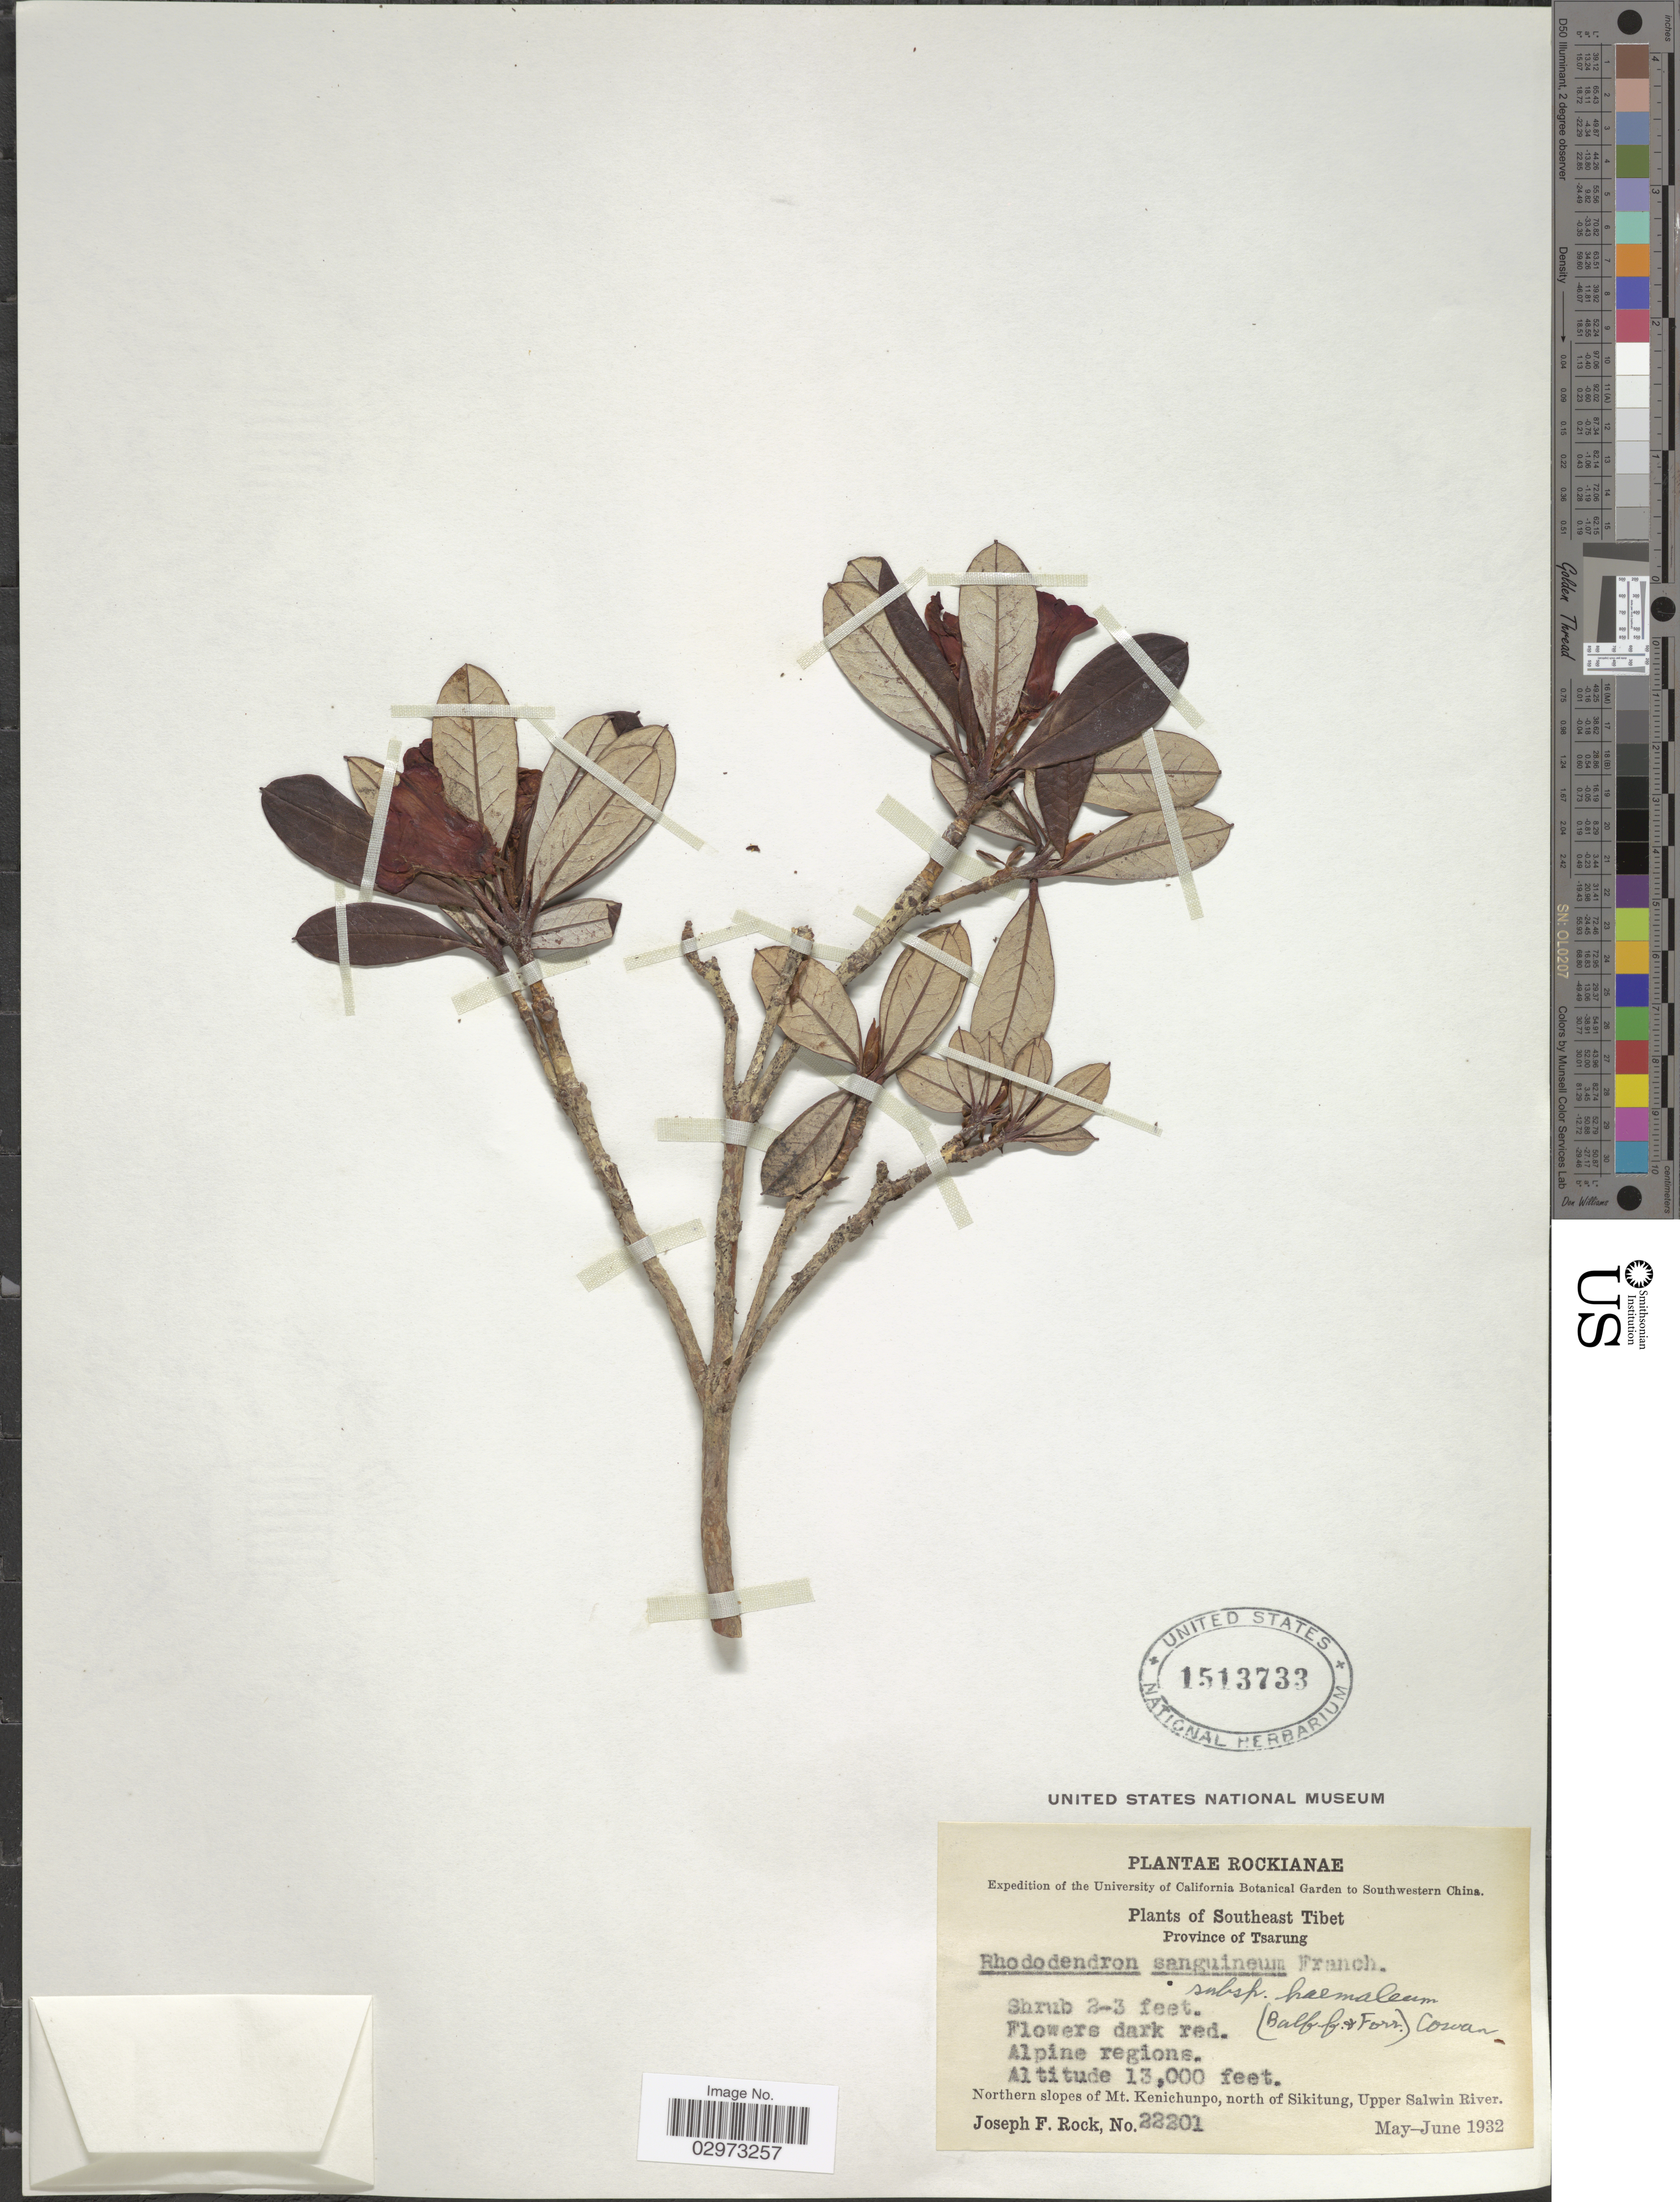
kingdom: Plantae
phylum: Tracheophyta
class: Magnoliopsida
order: Ericales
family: Ericaceae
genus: Rhododendron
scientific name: Rhododendron sanguineum subsp. haemaleum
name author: (Balf. f. & Forrest) Cowan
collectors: J. F. Rock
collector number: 22201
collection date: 1932-05/1932-06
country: China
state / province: Xizang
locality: Southwestern China. Southeast Tibet. Province of Tsarung. Alpine regions. Northern slopes of Mt. Kenichunpo, north of Sikitung, Upper Salwin River.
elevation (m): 3962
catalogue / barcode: US 1513733